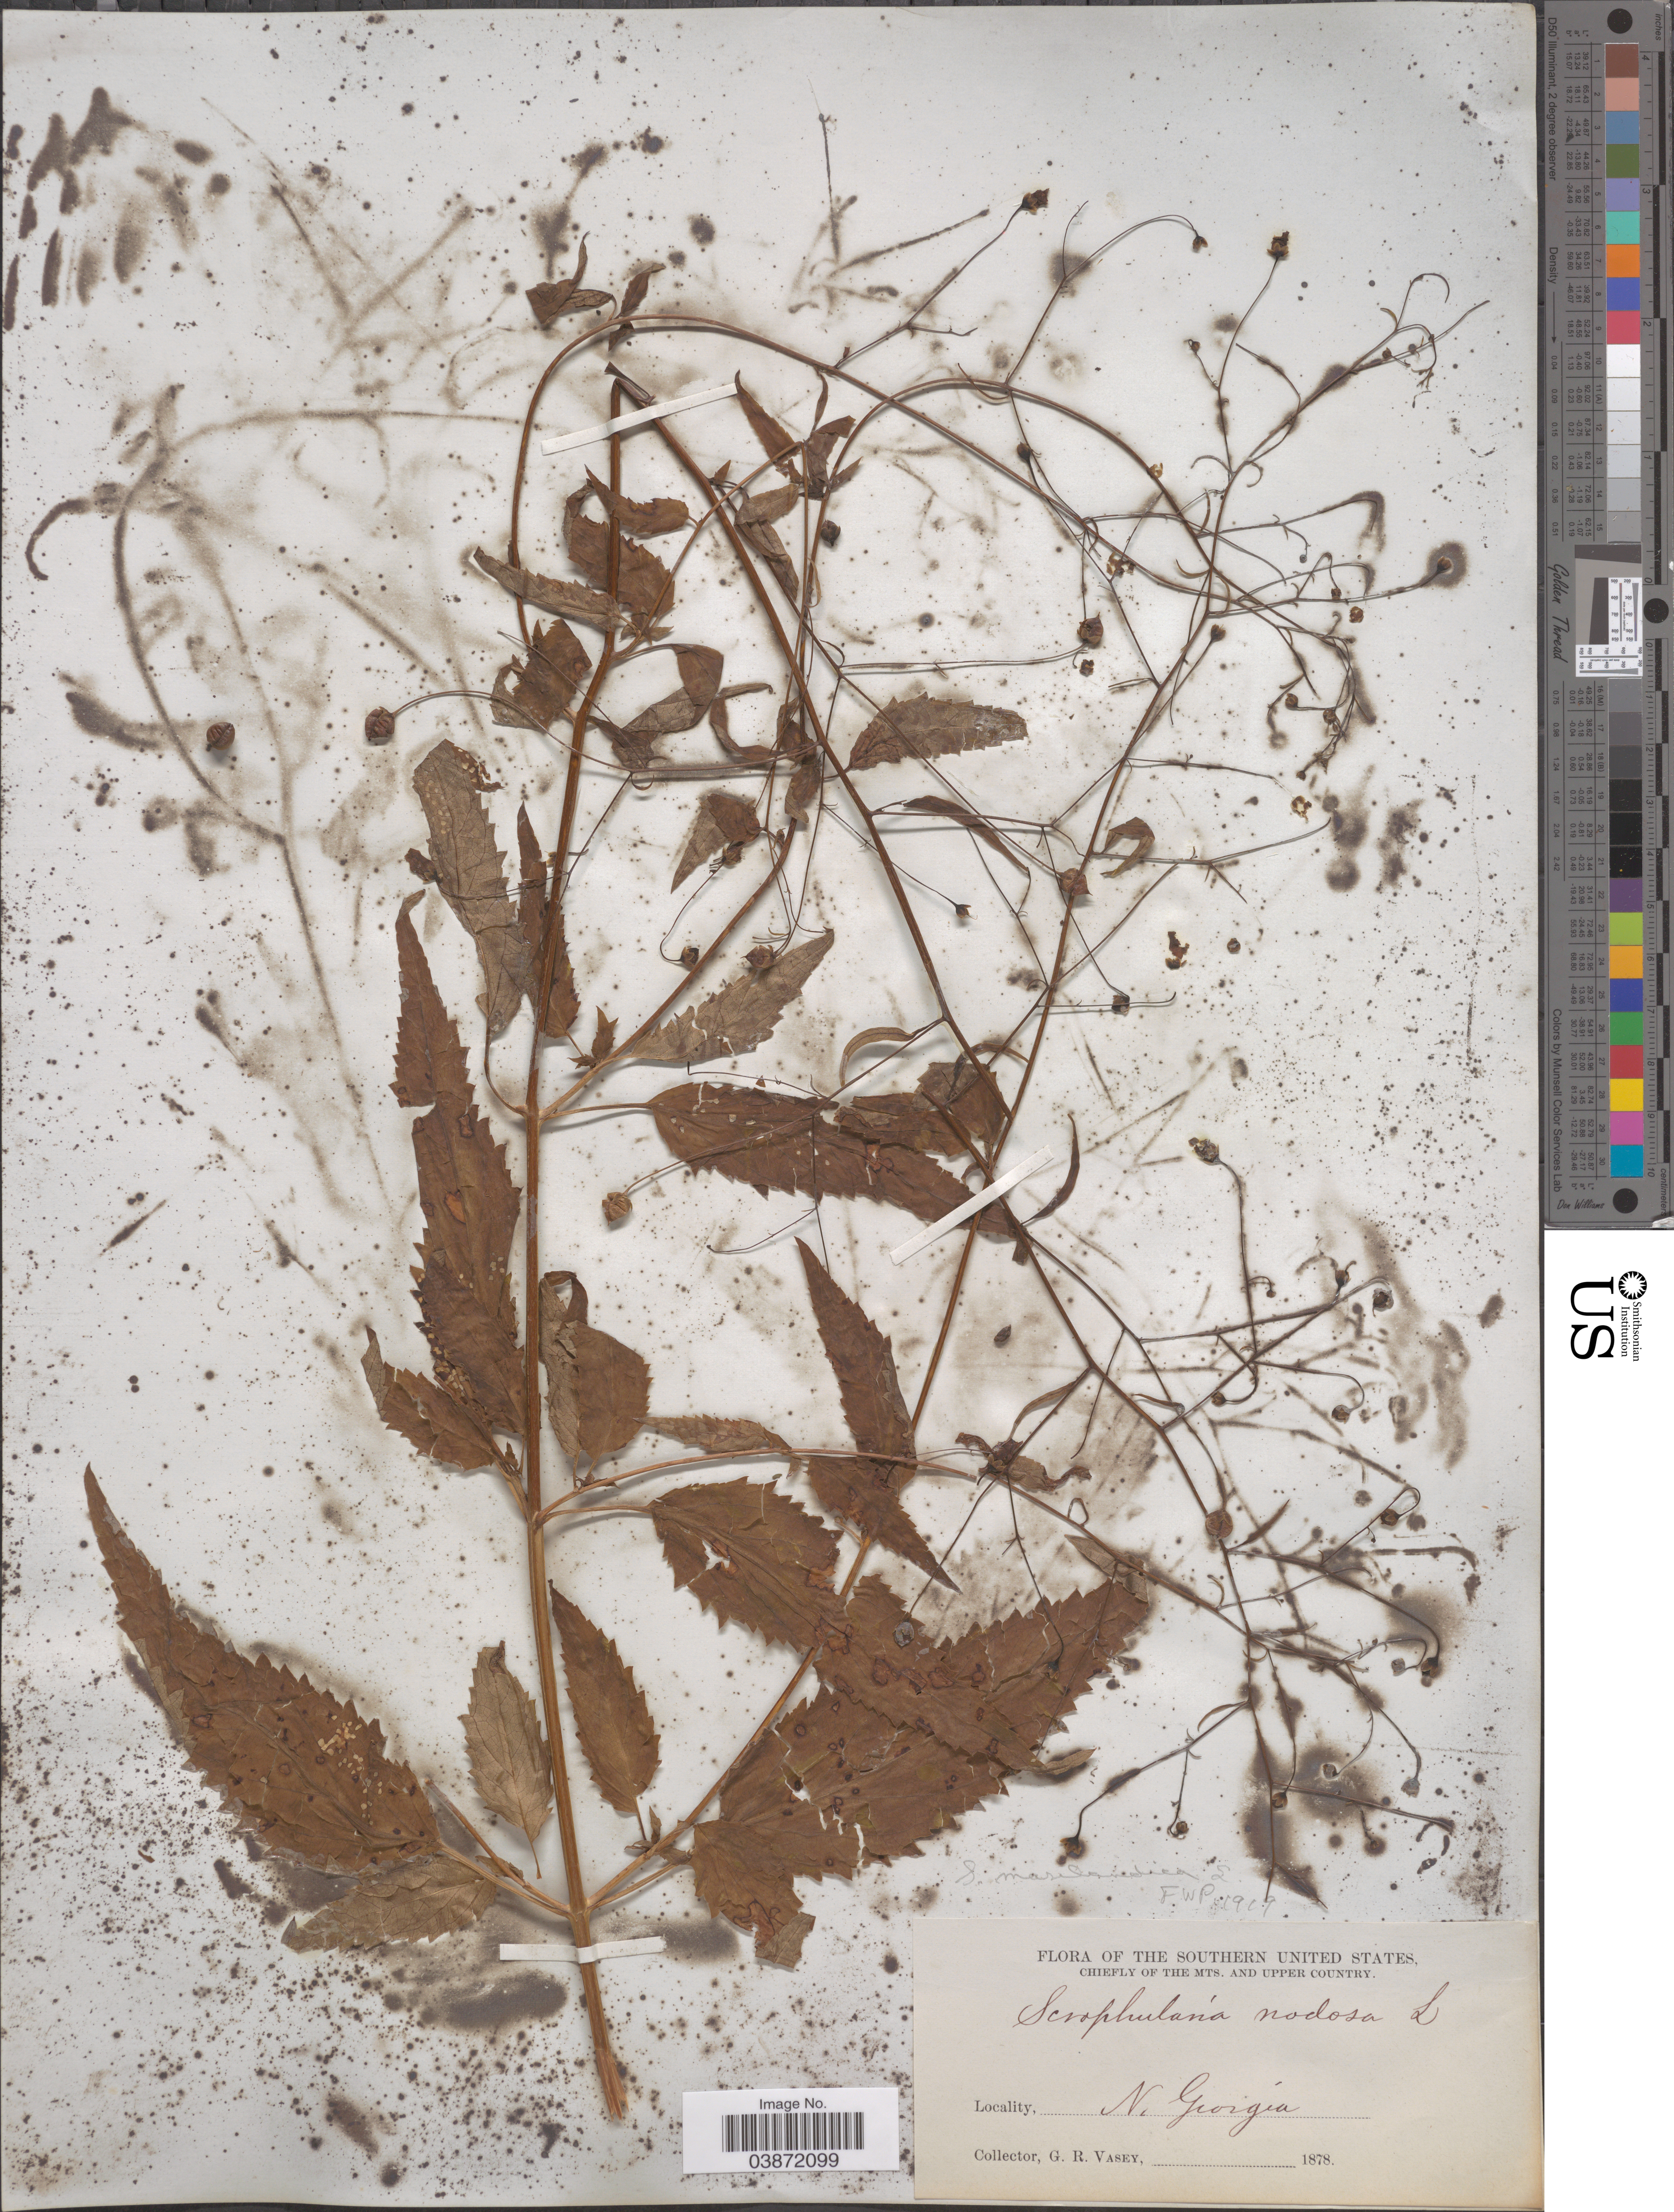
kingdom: Plantae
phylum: Tracheophyta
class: Magnoliopsida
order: Lamiales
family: Scrophulariaceae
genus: Scrophularia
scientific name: Scrophularia marilandica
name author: L.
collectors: G. R. Vasey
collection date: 1878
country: United States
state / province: Georgia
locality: The Southern United States, Chiefly of the Mts. and Upper Country. N. Georgia.